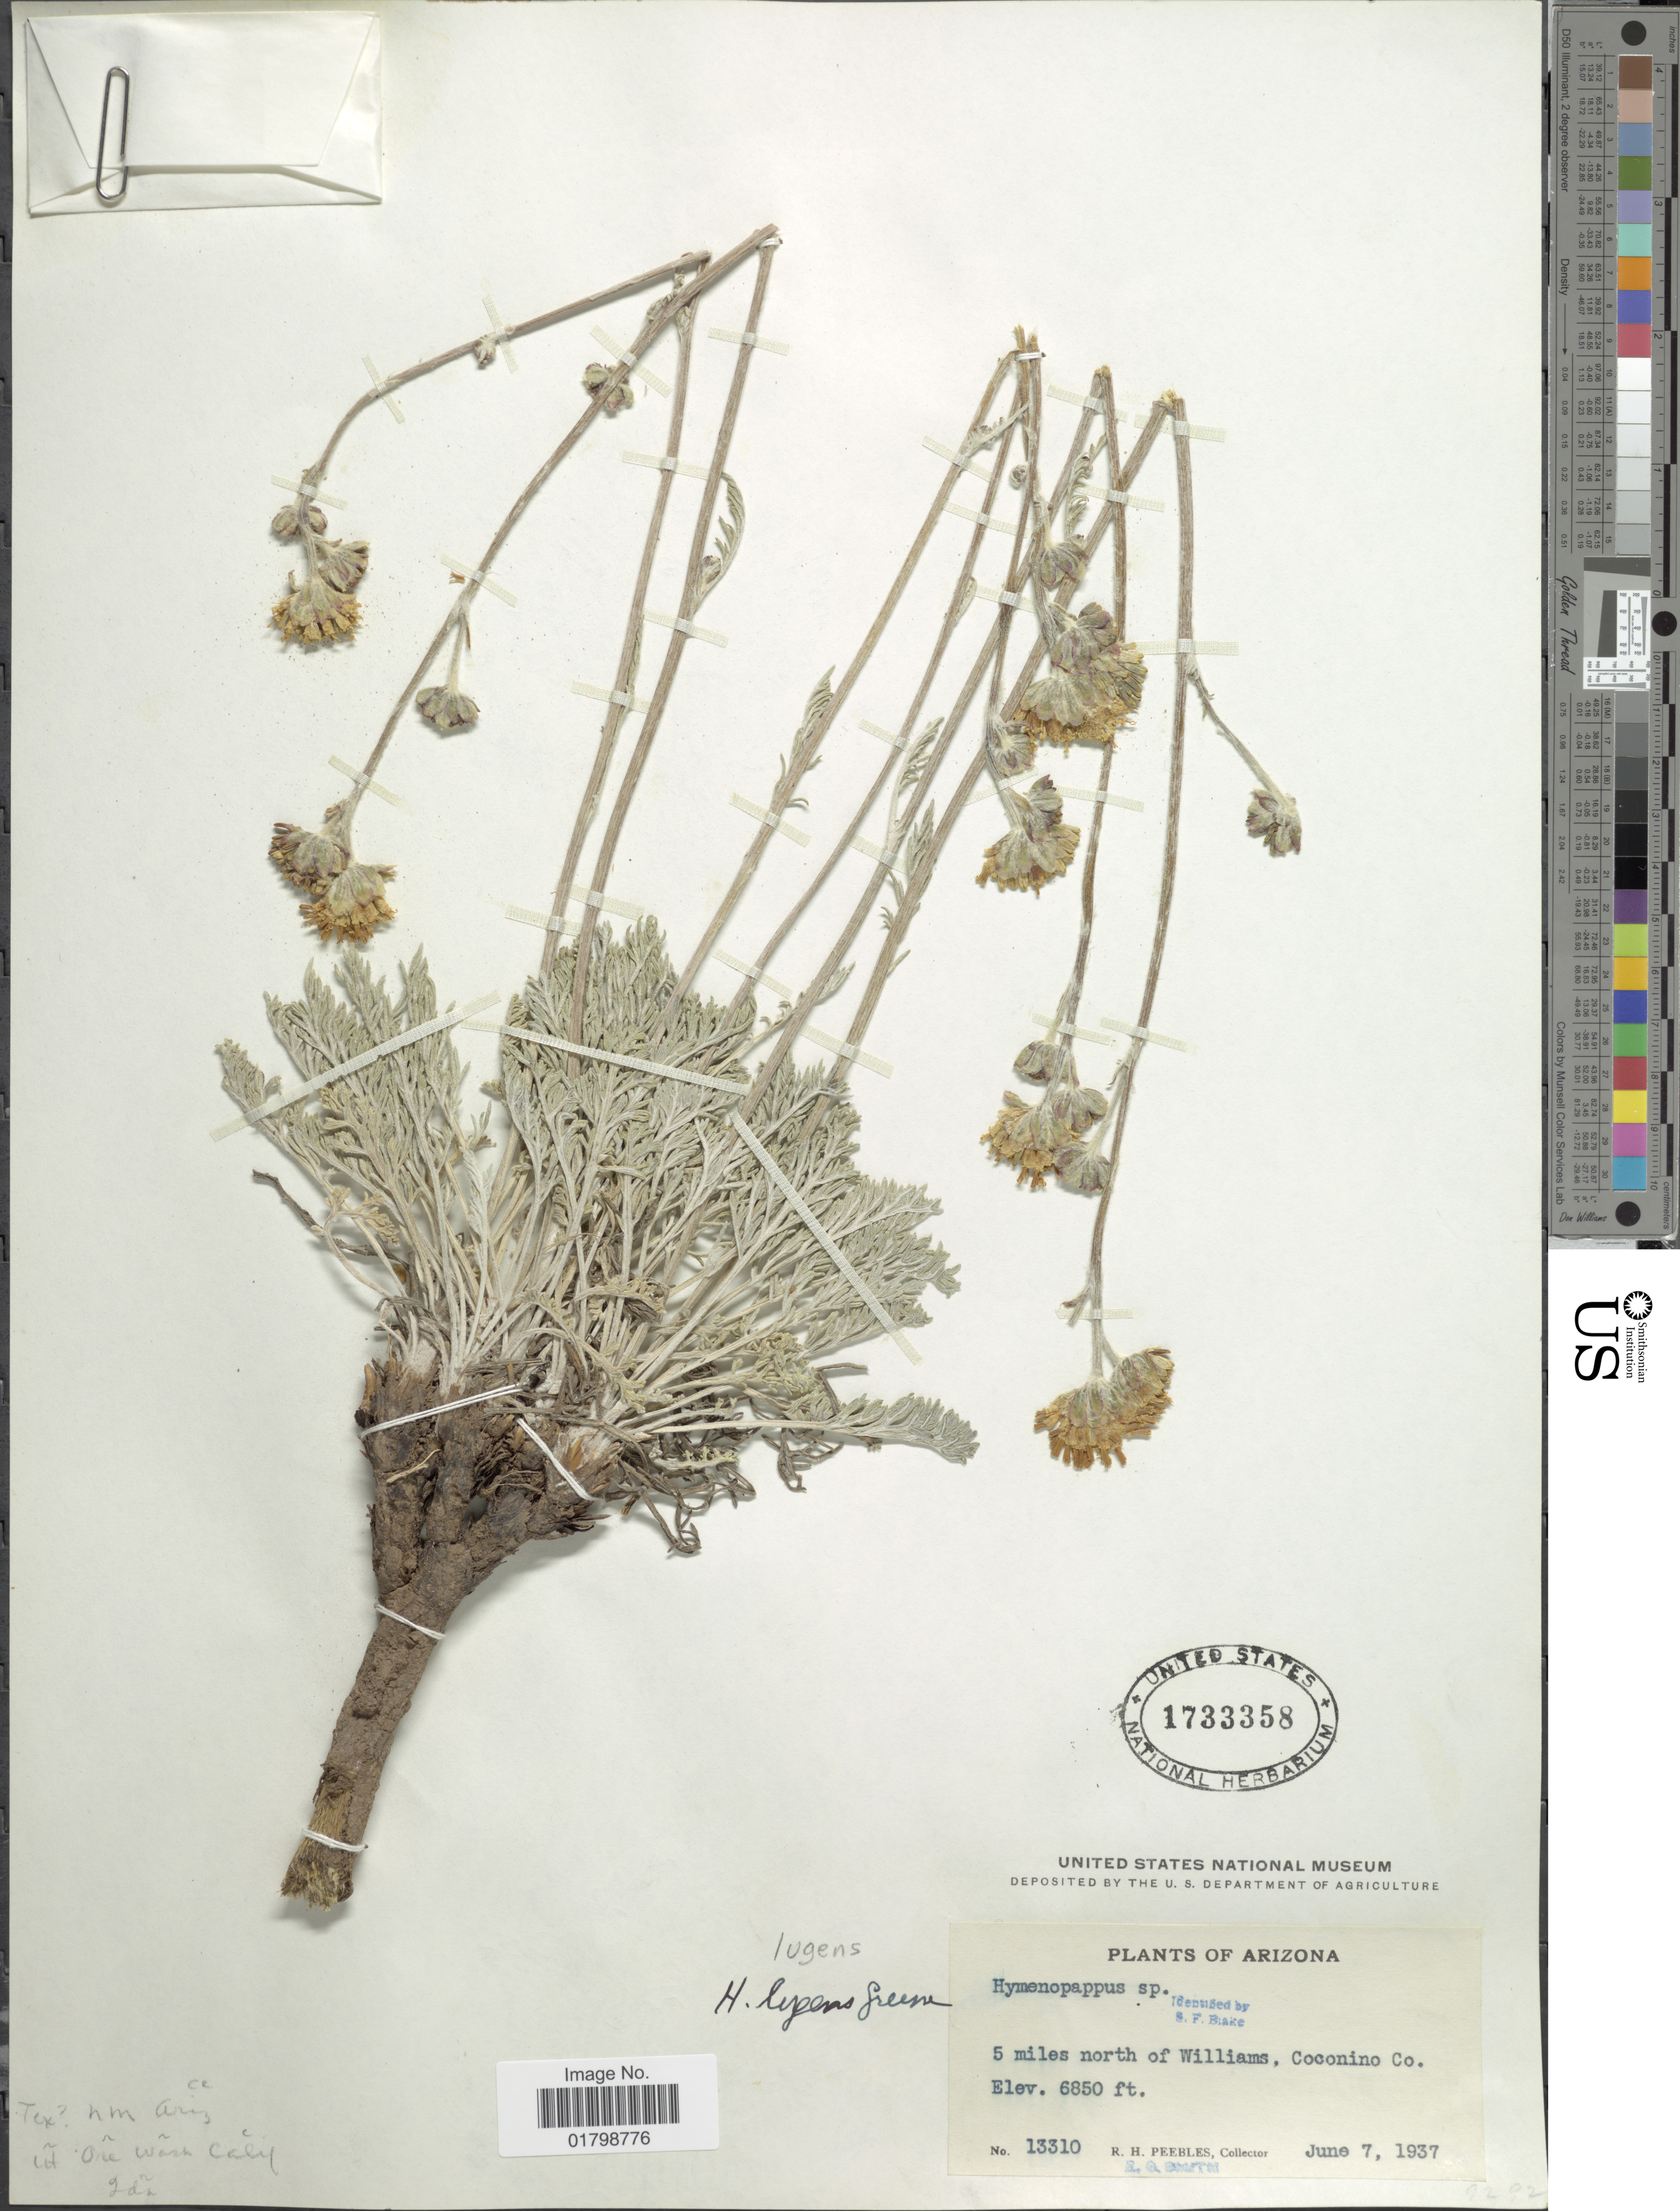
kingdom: Plantae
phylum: Tracheophyta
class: Magnoliopsida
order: Asterales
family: Asteraceae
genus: Hymenopappus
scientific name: Hymenopappus filifolius var. lugens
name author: (Greene) Jeps.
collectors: R. H. Peebles & E. Smith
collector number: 13310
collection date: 1937-06-07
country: United States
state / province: Arizona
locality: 5 miles north of Williams, Coconino Co.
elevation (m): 2088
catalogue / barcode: US 1733358